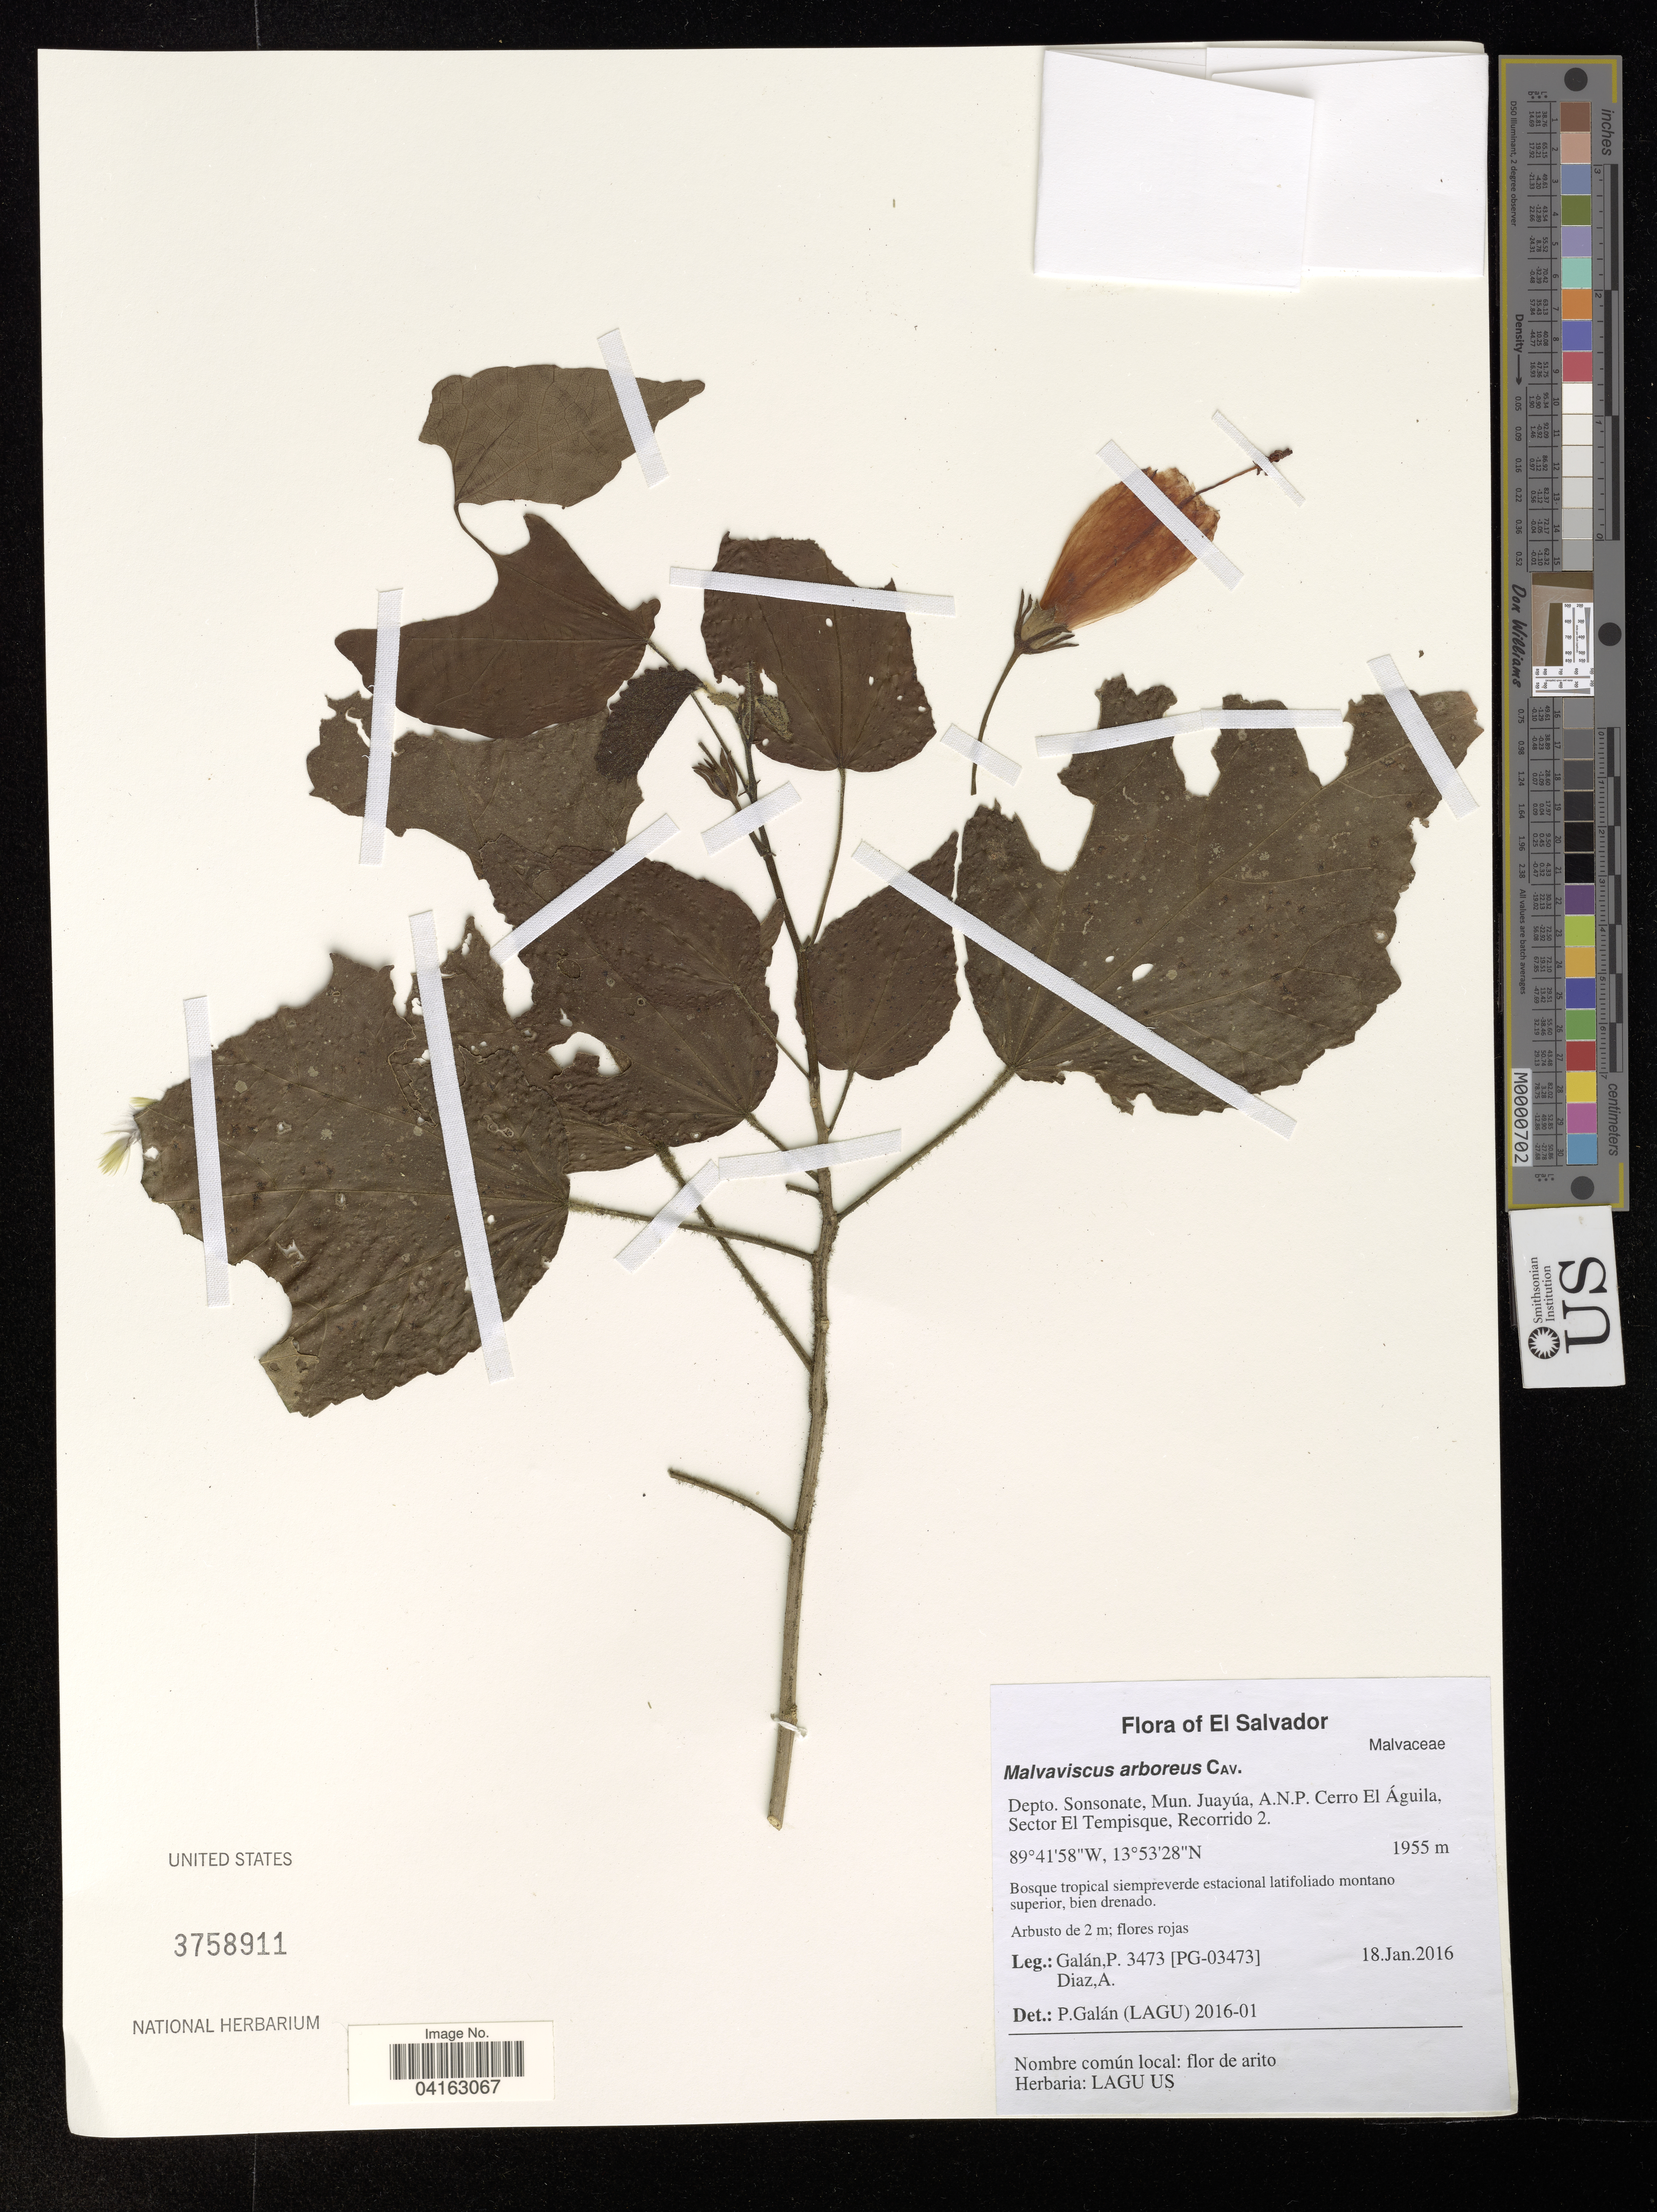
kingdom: Plantae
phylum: Tracheophyta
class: Magnoliopsida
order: Malvales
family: Malvaceae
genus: Malvaviscus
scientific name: Malvaviscus arboreus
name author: Cav.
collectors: P. Galan & A. Diaz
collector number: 3473/[PG-03473]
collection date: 2016-01-18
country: El Salvador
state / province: Sonsonate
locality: Depto. Sonsonate, Mun. Juayúa, A.N.P. Cerro El Águila, Sector El Tempisque, Recorrido 2.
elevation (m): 1955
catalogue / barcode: US 3758911